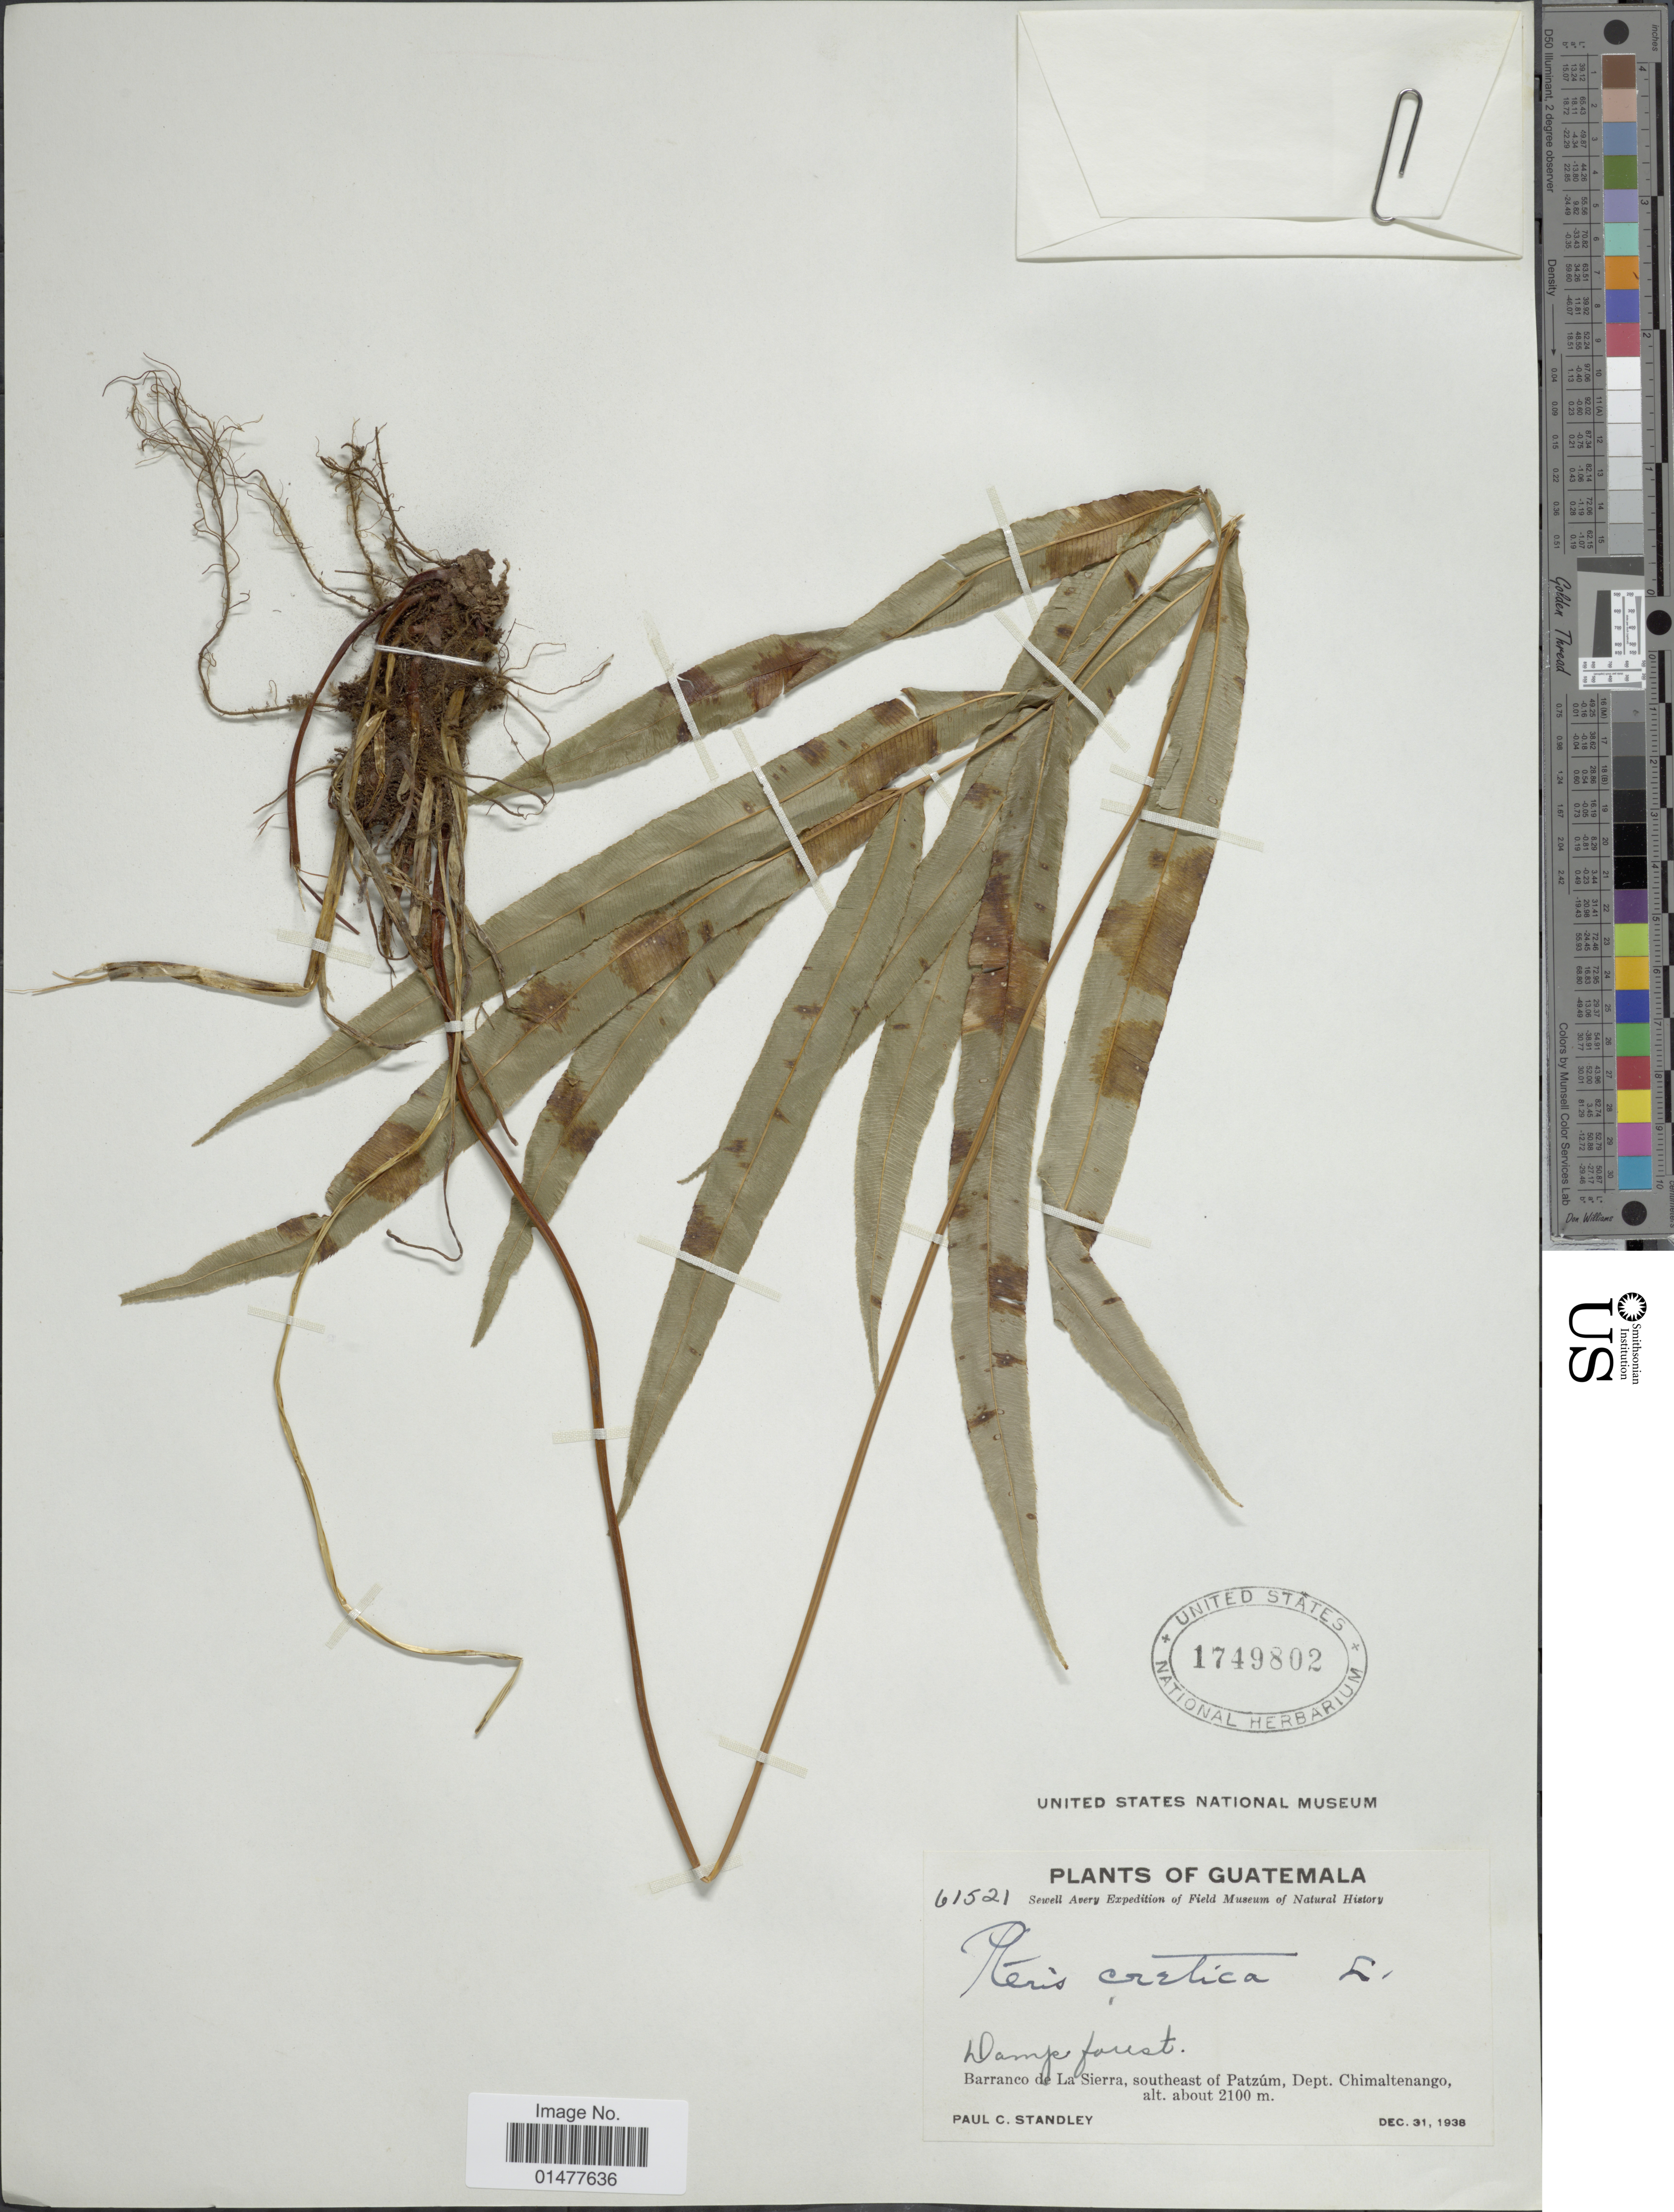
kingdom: Plantae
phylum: Tracheophyta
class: Polypodiopsida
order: Polypodiales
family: Pteridaceae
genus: Pteris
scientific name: Pteris cretica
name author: L.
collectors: P. C. Standley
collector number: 61521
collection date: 1938-12-31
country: Guatemala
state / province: Chimaltenango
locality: Barranco de La Sierra, southeast of Patzúm.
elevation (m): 2100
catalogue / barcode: US 1749802